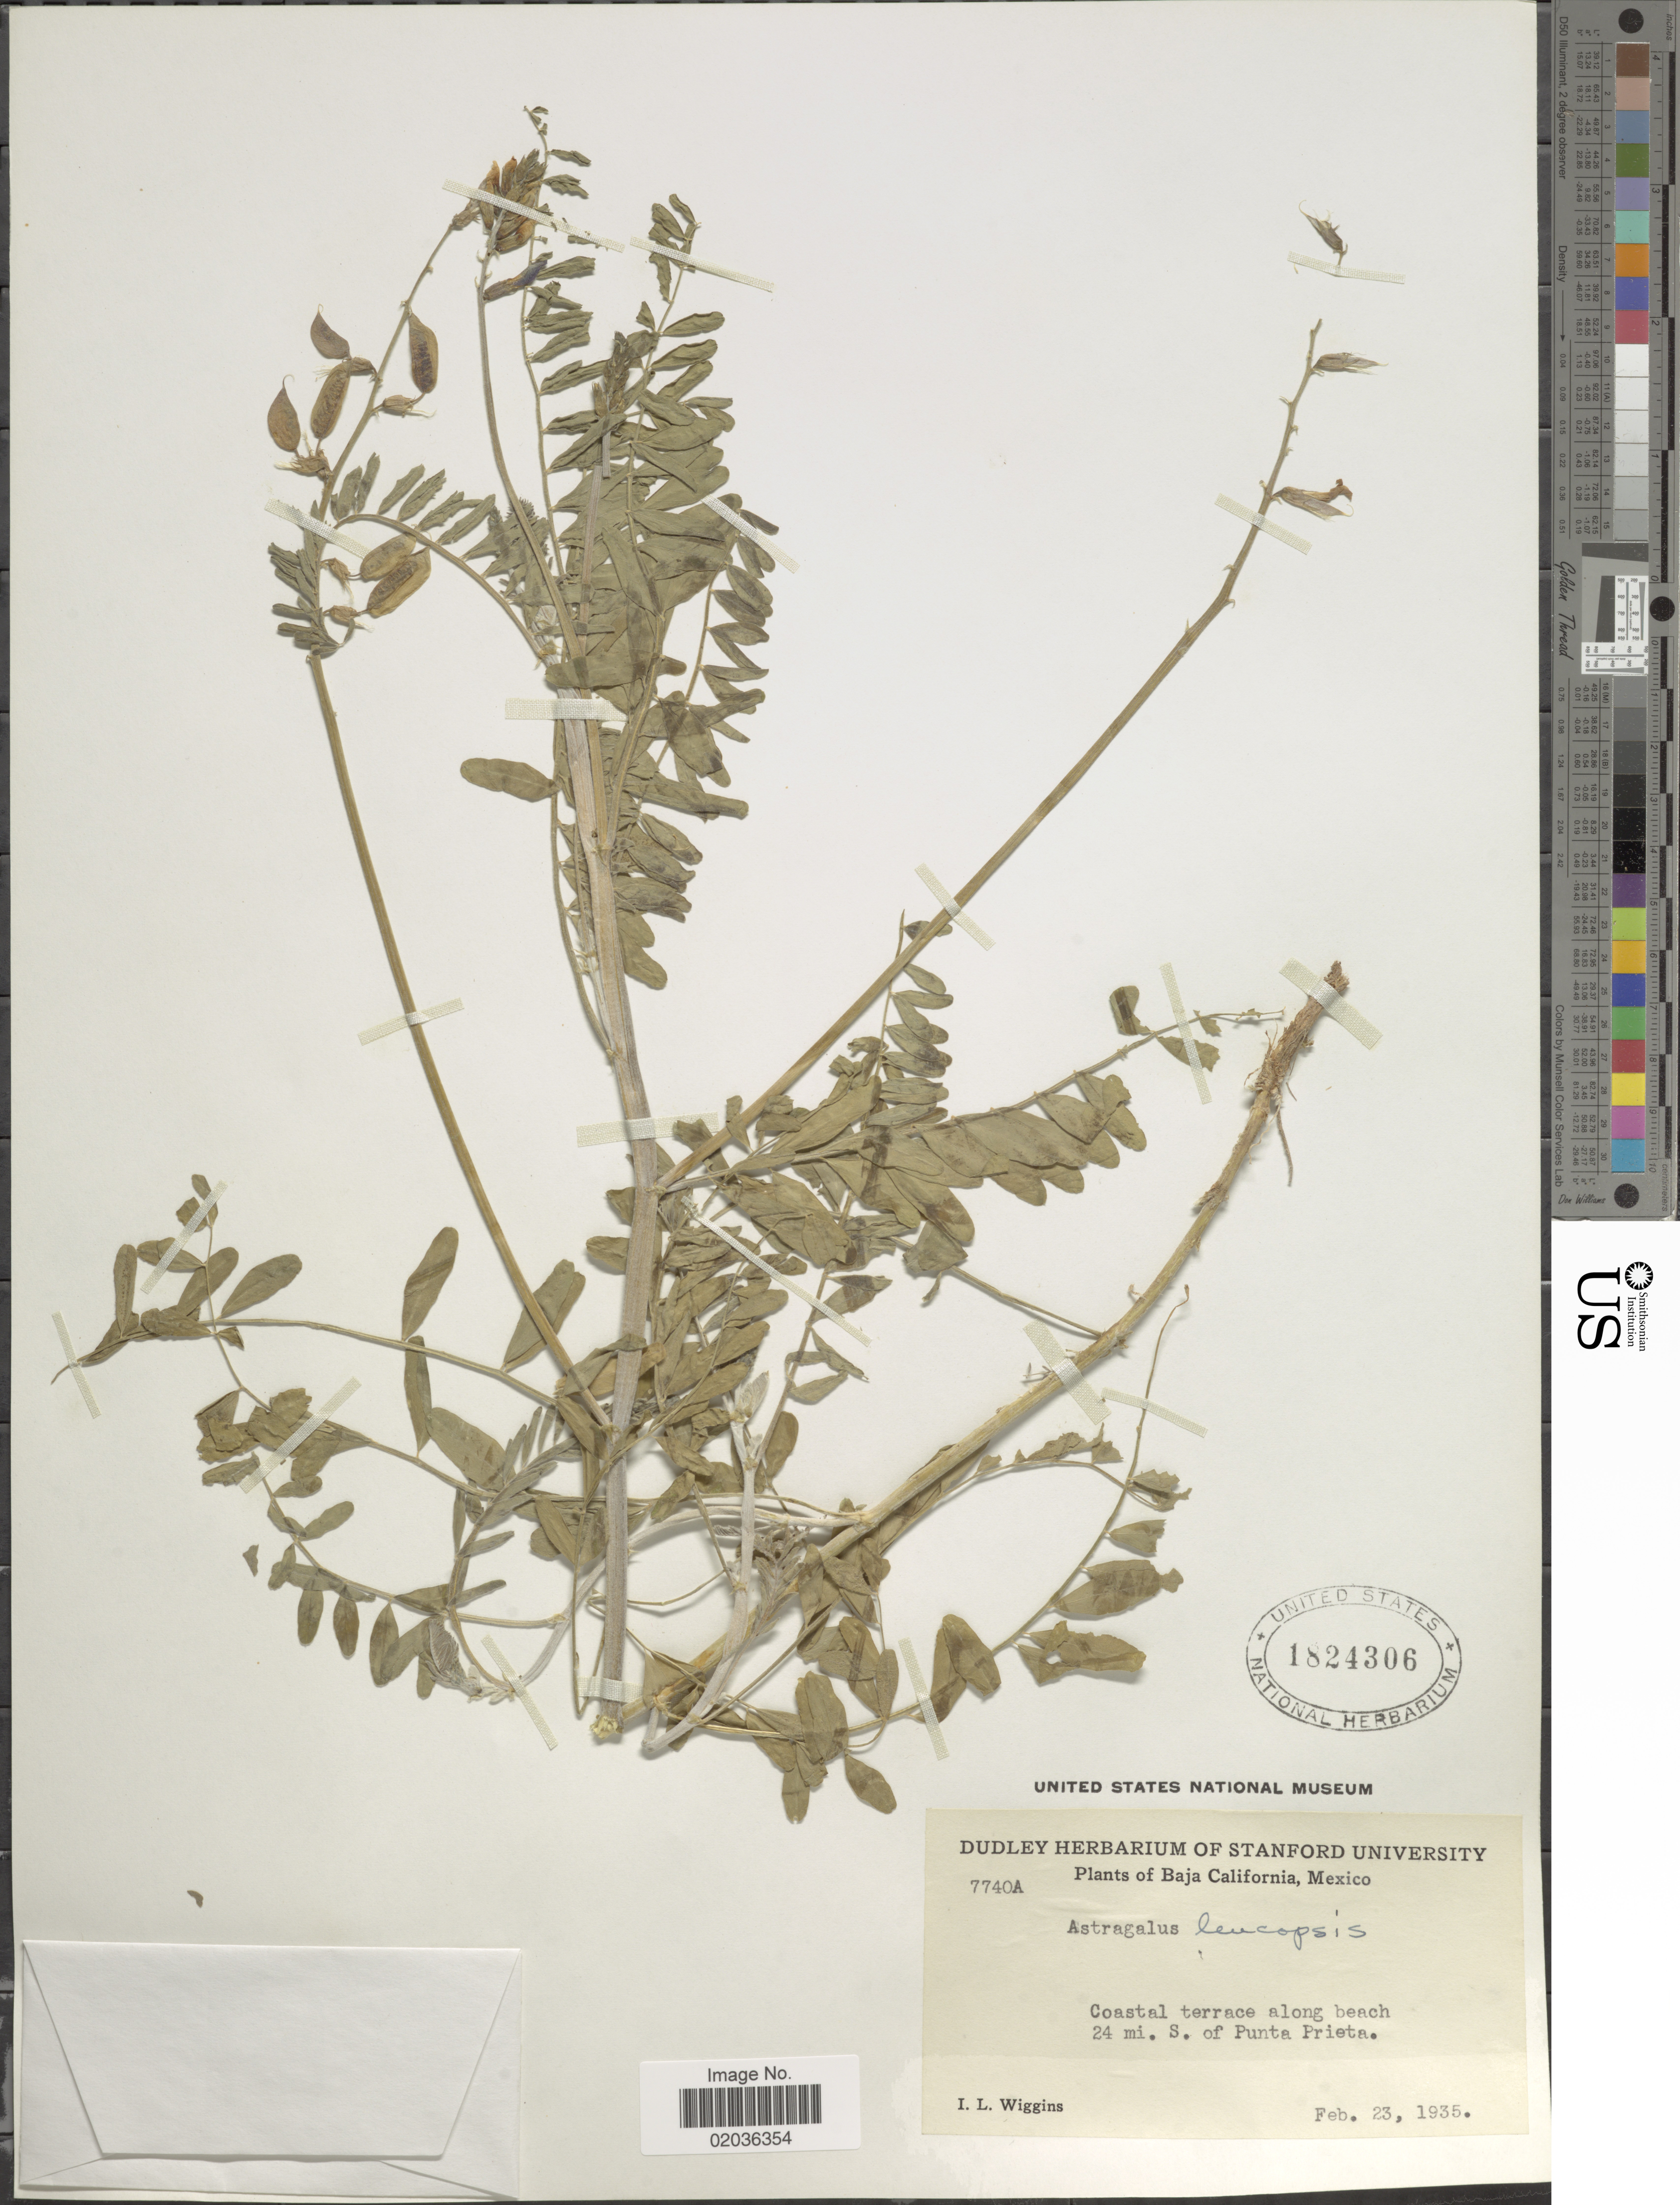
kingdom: Plantae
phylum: Tracheophyta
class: Magnoliopsida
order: Fabales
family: Fabaceae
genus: Astragalus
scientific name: Astragalus trichopodus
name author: (Nutt.) A. Gray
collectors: I. L. Wiggins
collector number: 7740A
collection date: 1935-02-23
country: Mexico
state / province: Baja California Norte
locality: Coastal terrace along beach 24 mi. S. of Punta Prieta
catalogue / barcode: US 1824306